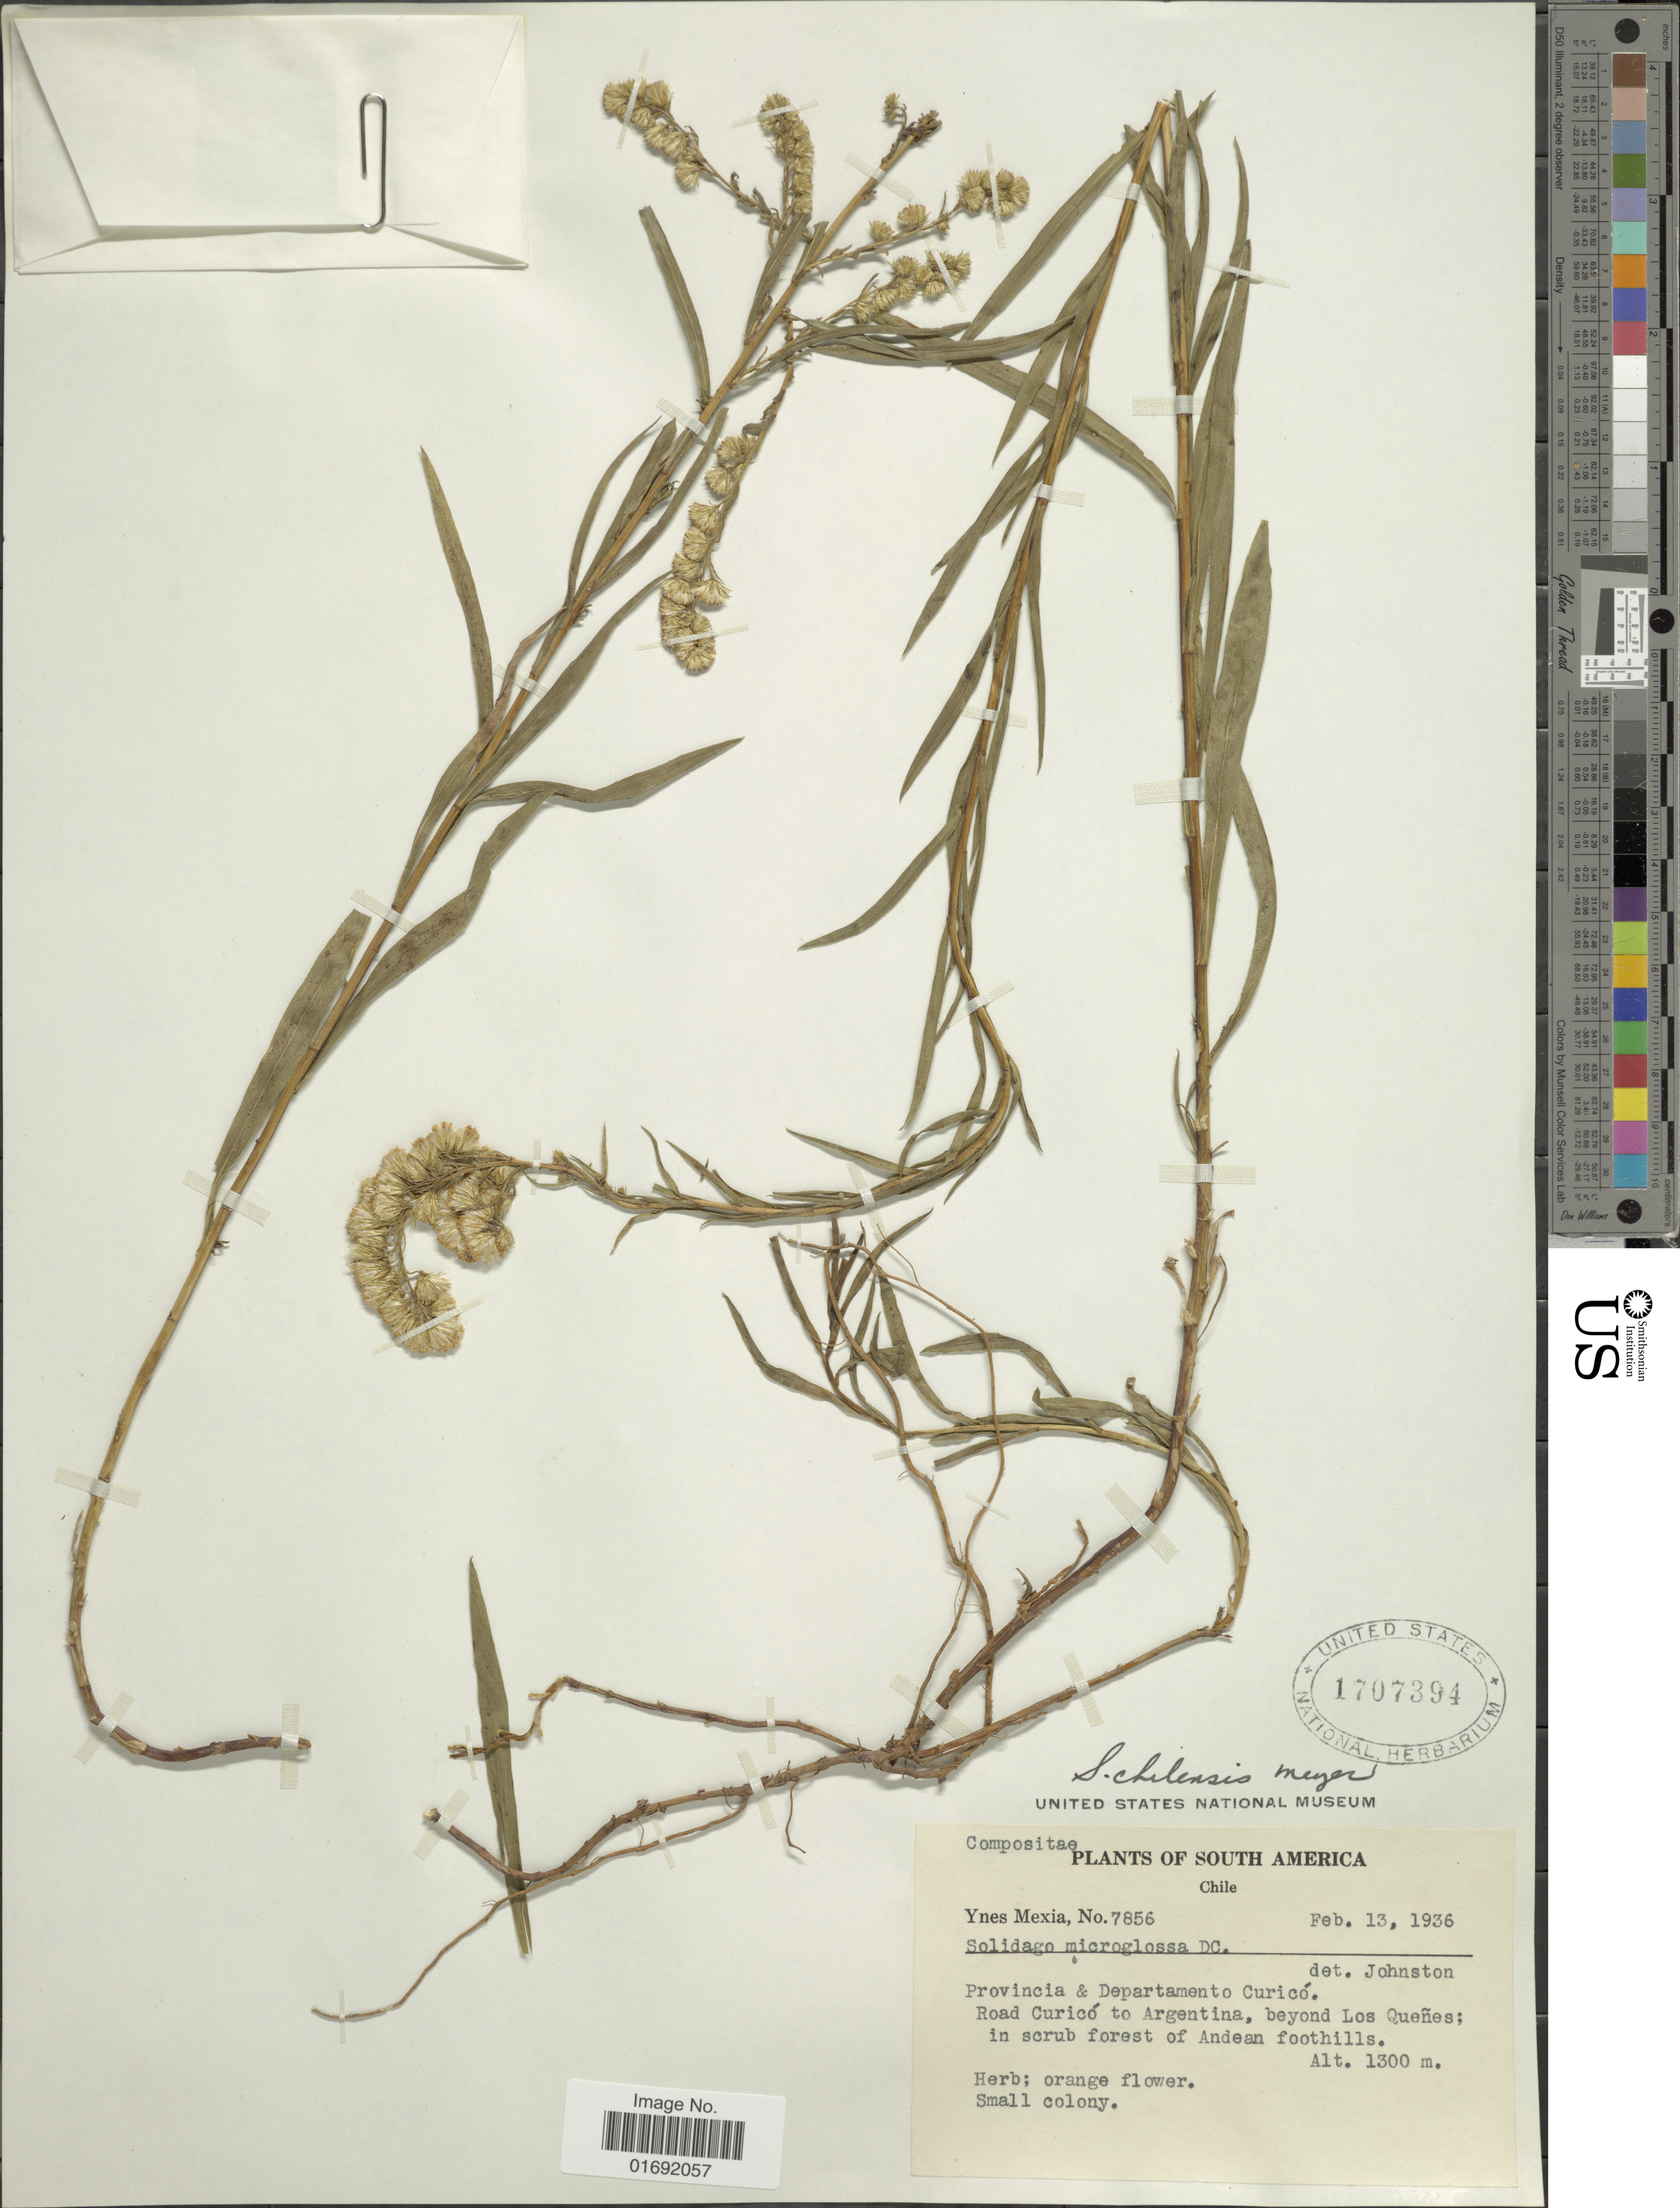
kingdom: Plantae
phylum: Tracheophyta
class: Magnoliopsida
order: Asterales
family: Asteraceae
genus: Solidago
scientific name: Solidago chilensis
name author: Meyen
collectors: Y. Mexia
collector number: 7856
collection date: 1936-02-13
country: Chile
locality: Provincia & Departamento Curico, Road Curico to Argentina, beyond Los Quenes, in scrub forest of Adean foothills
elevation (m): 1300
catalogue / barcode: US 1707394